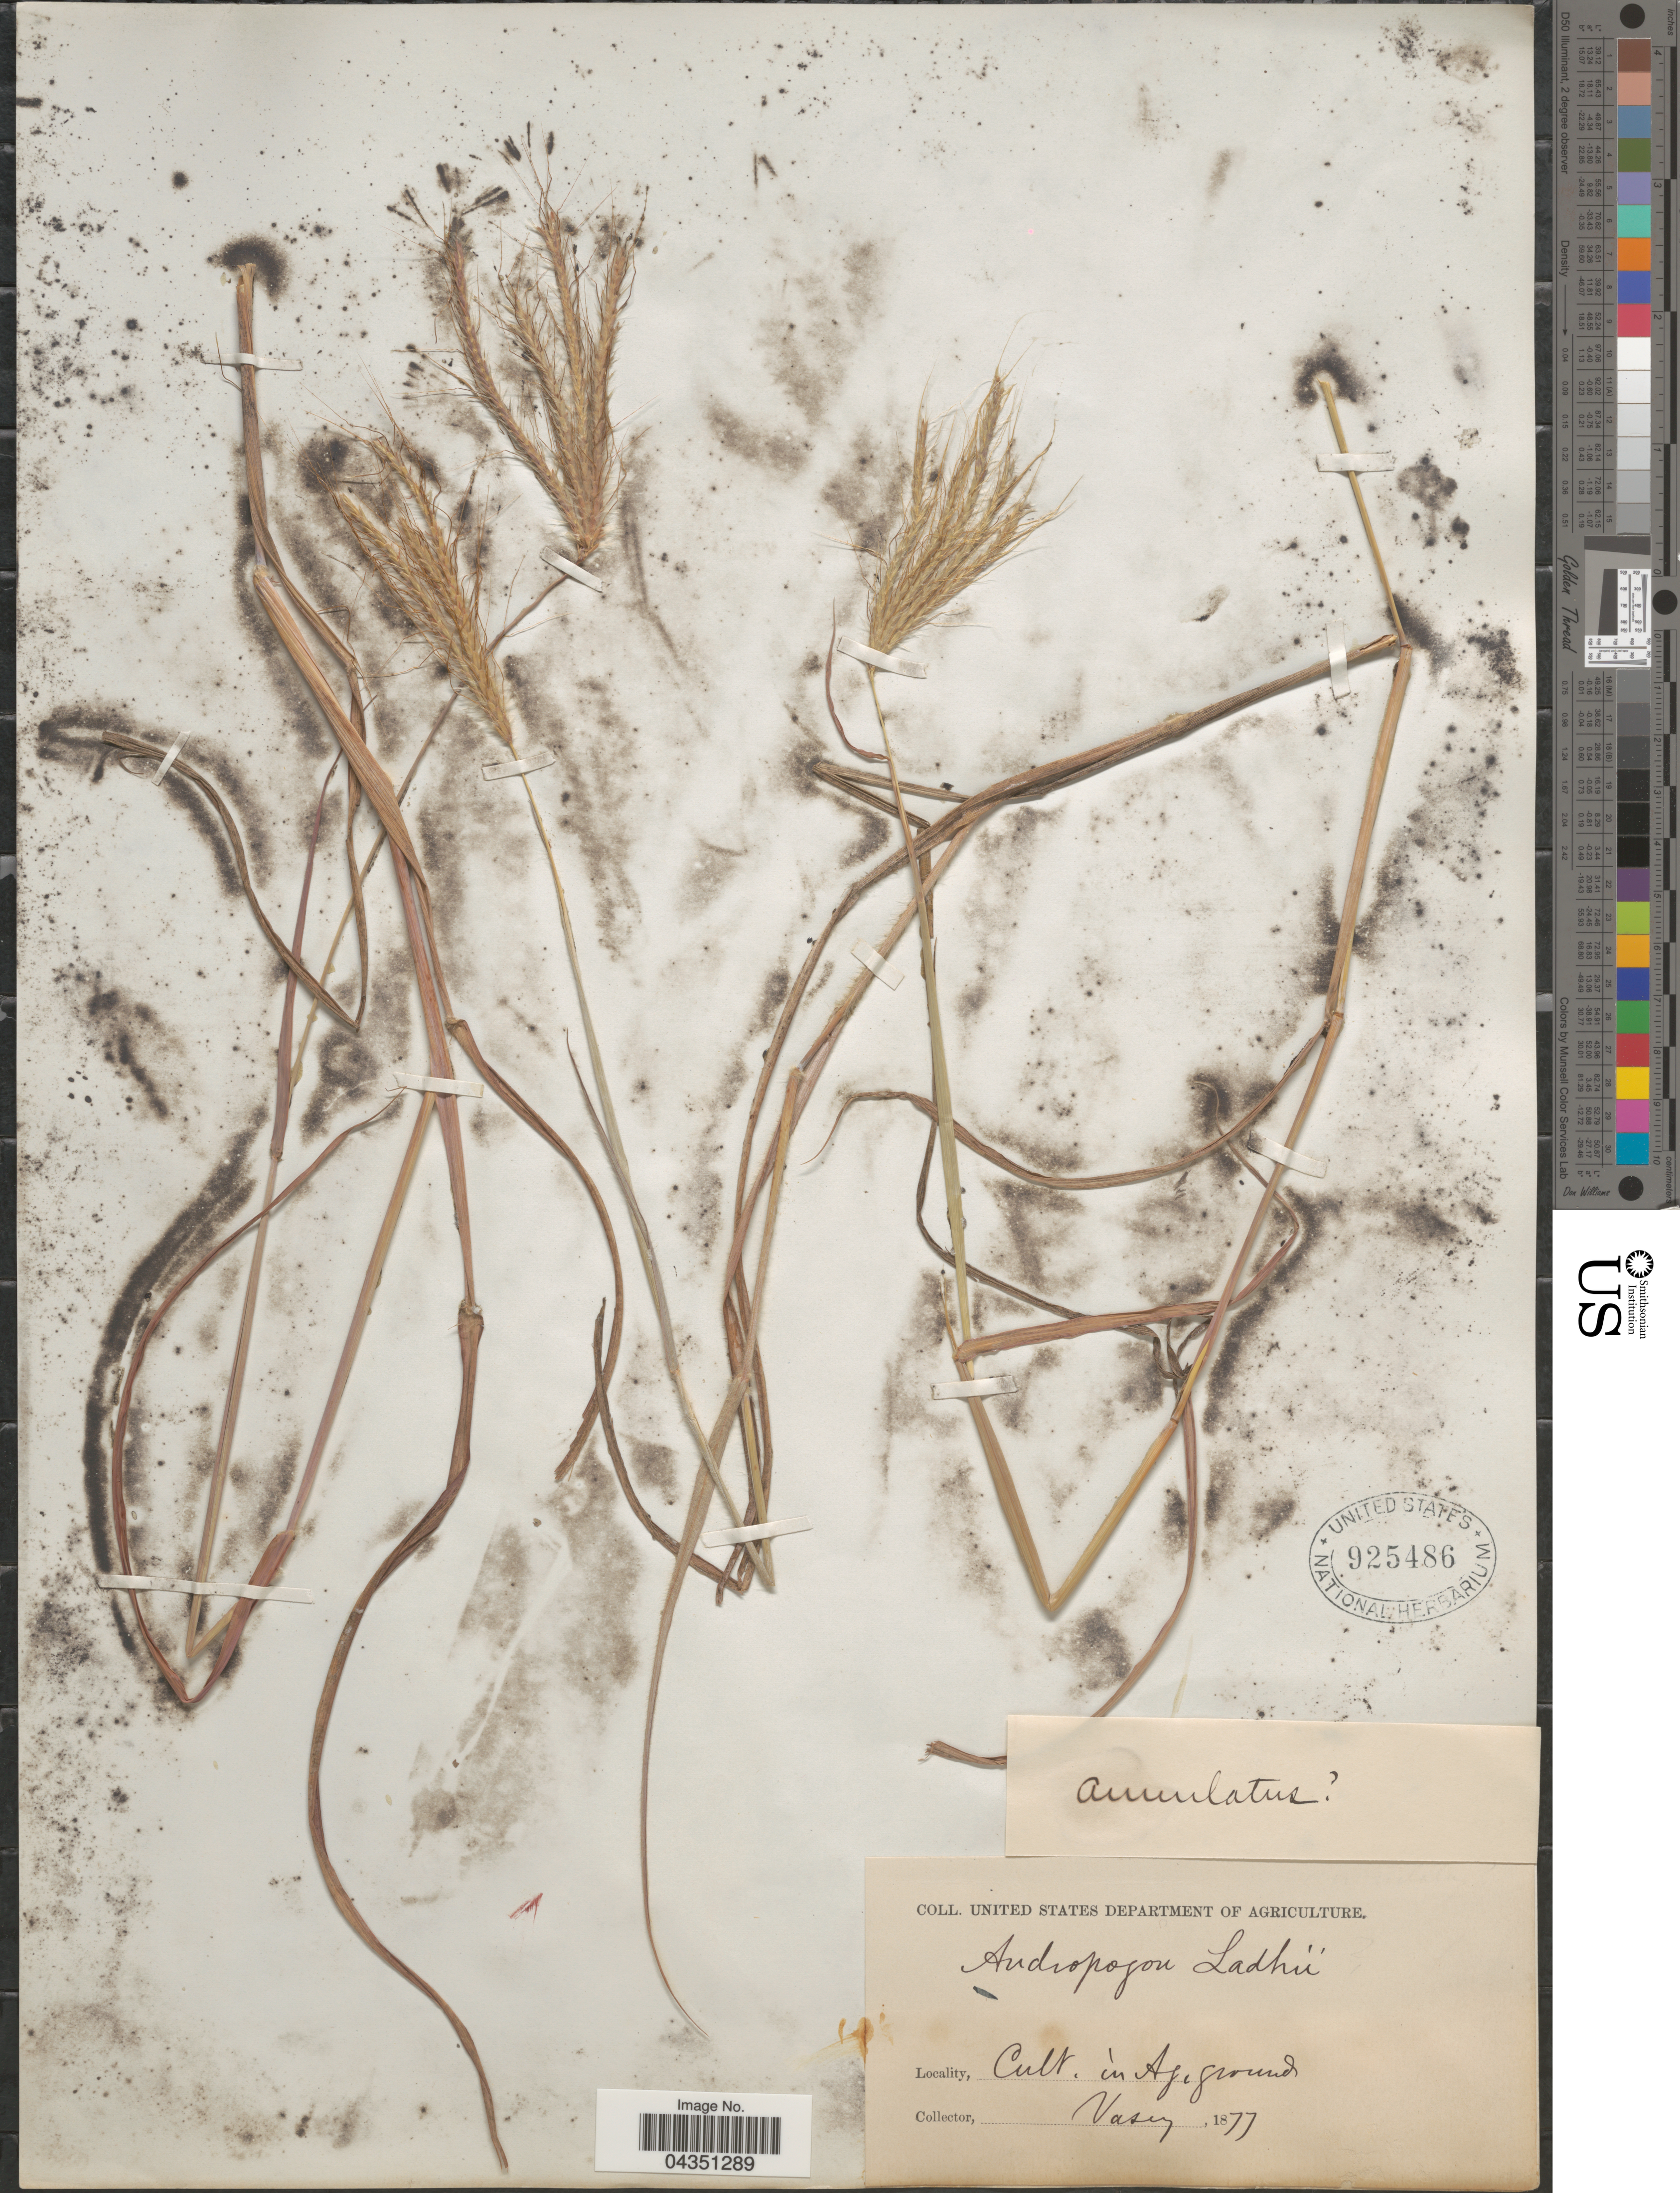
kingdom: Plantae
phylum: Tracheophyta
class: Liliopsida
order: Poales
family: Poaceae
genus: Dichanthium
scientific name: Dichanthium sericeum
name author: (R. Br.) A. Camus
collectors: Vasey, --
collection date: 1877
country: United States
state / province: District of Columbia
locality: Cult in Agr. ground.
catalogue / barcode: US 925486